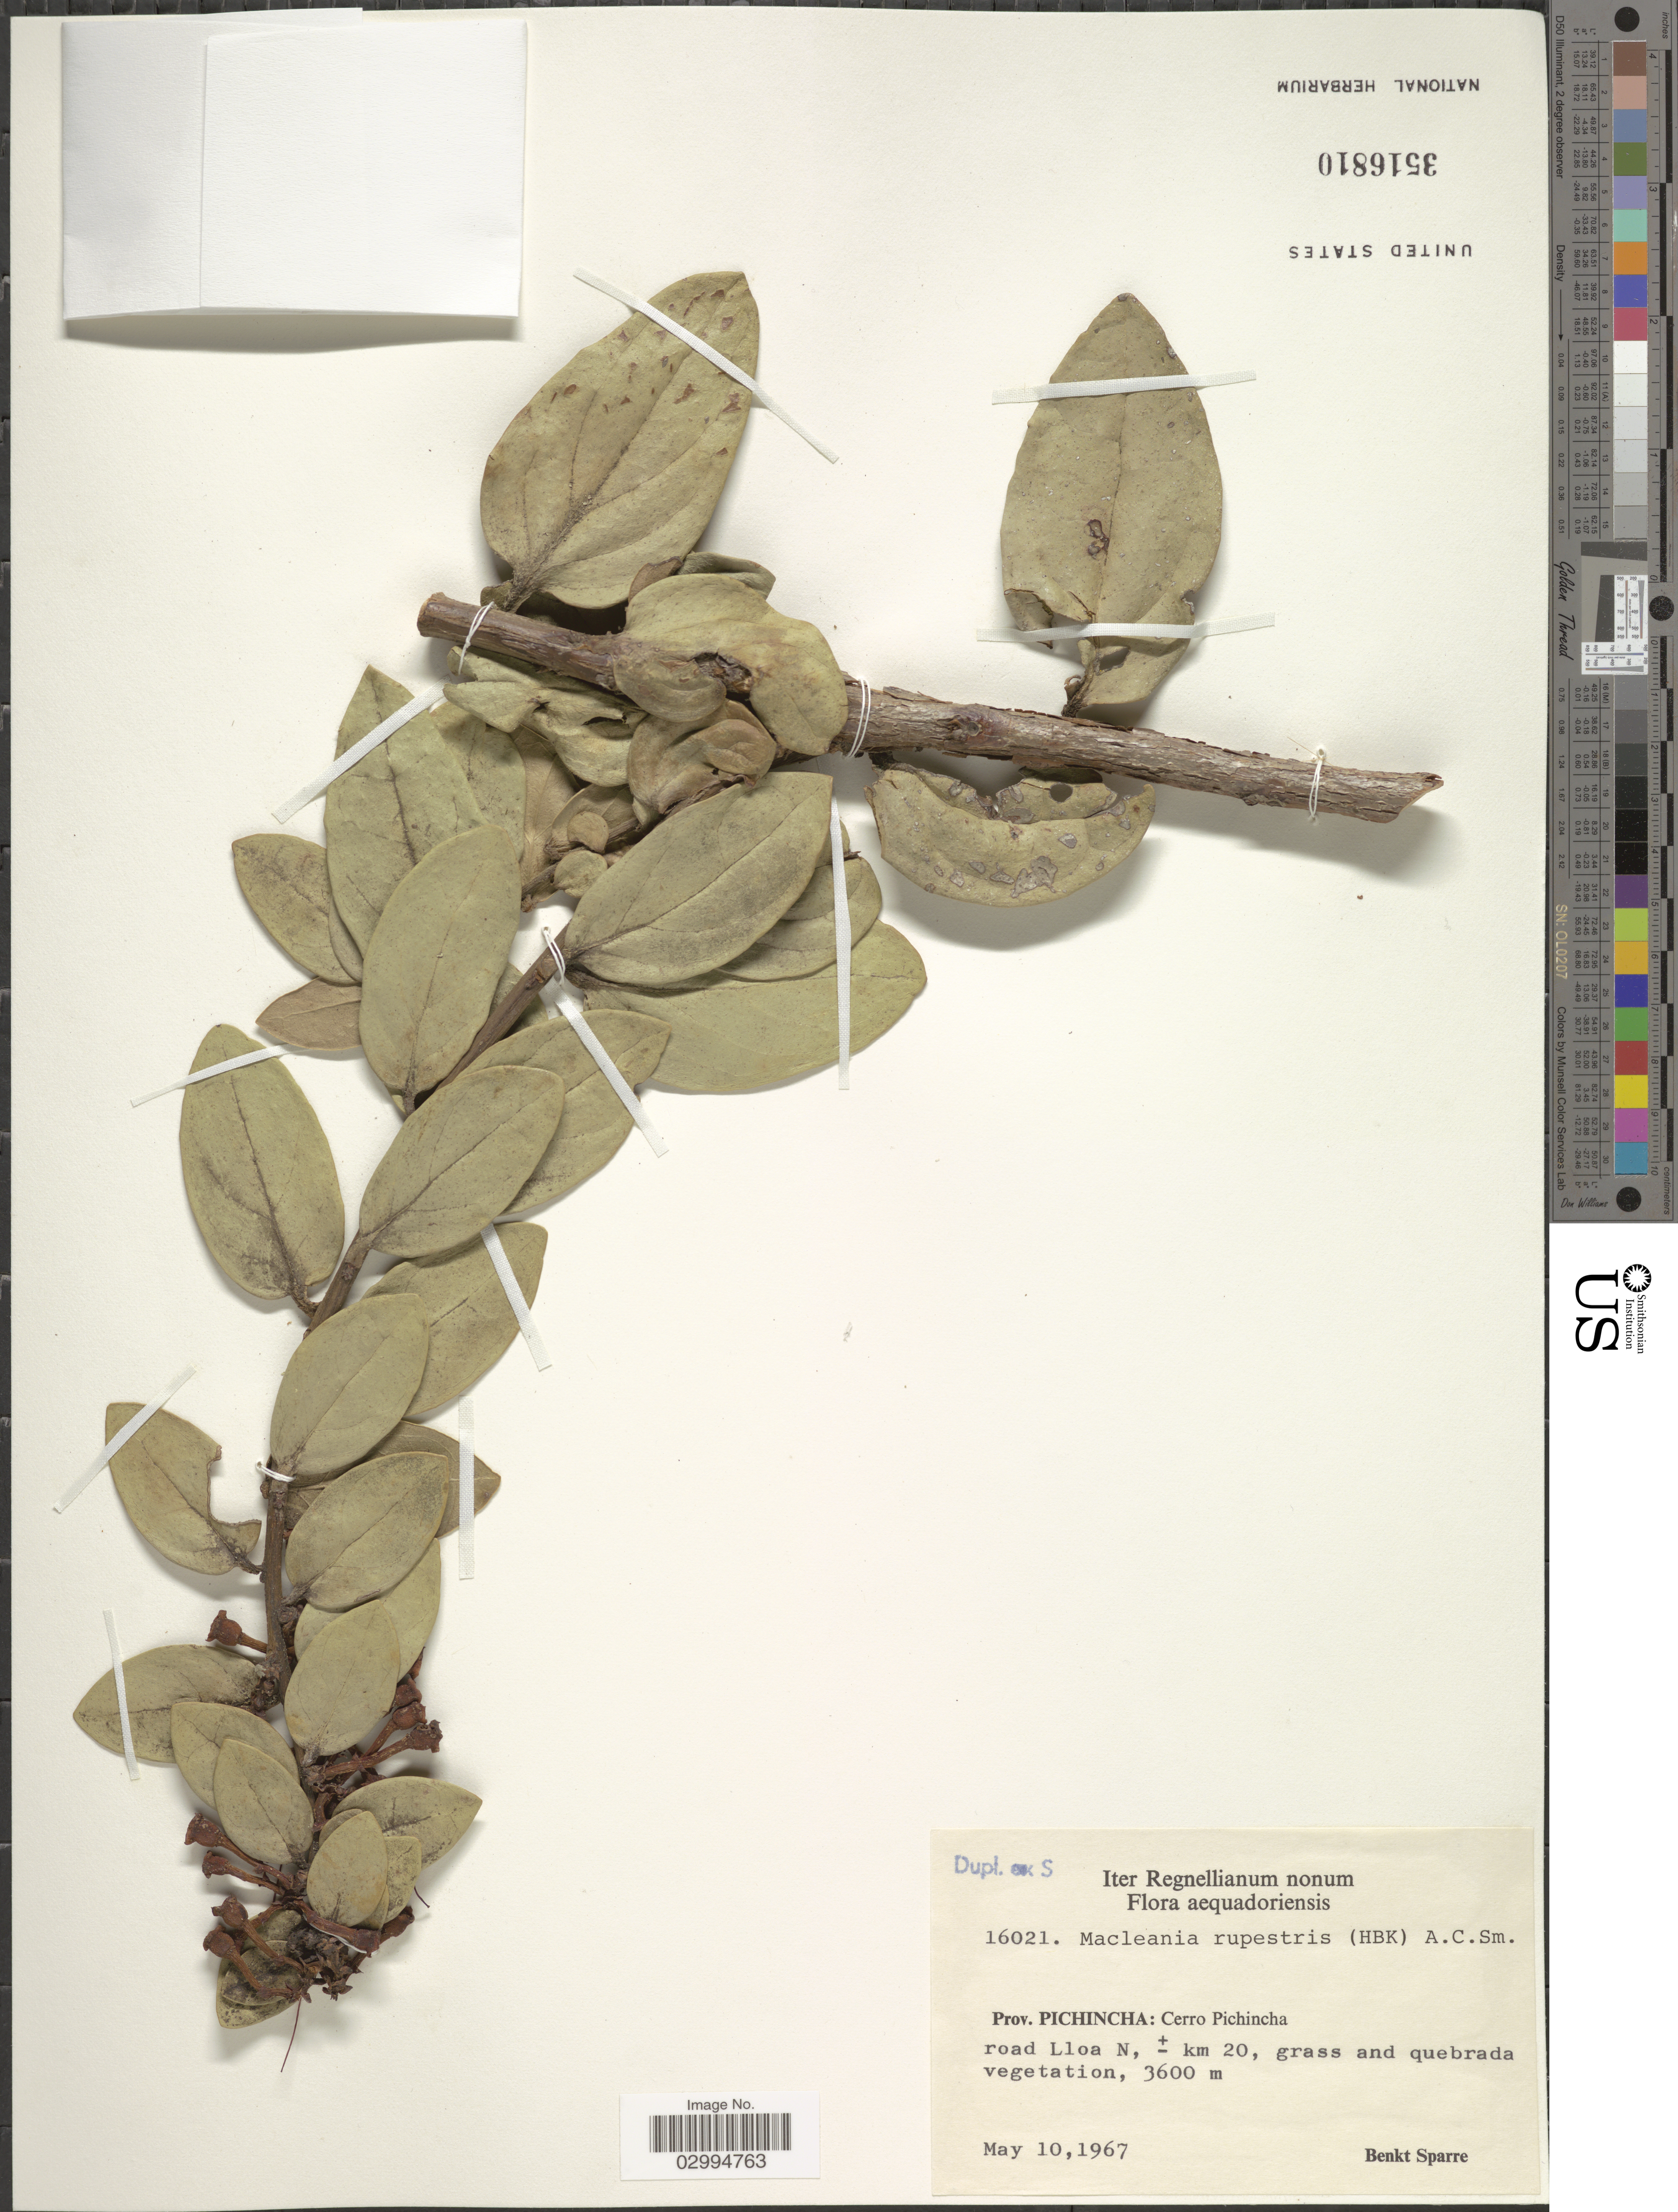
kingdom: Plantae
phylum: Tracheophyta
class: Magnoliopsida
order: Ericales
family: Ericaceae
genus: Macleania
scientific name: Macleania rupestris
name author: (Kunth) A.C. Sm.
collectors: B. Sparre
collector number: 16021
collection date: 1967-05-10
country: Ecuador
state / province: Pichincha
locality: Cerro Pichincha. Road Lloa N, ± km 20.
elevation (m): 3600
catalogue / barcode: US 3516810